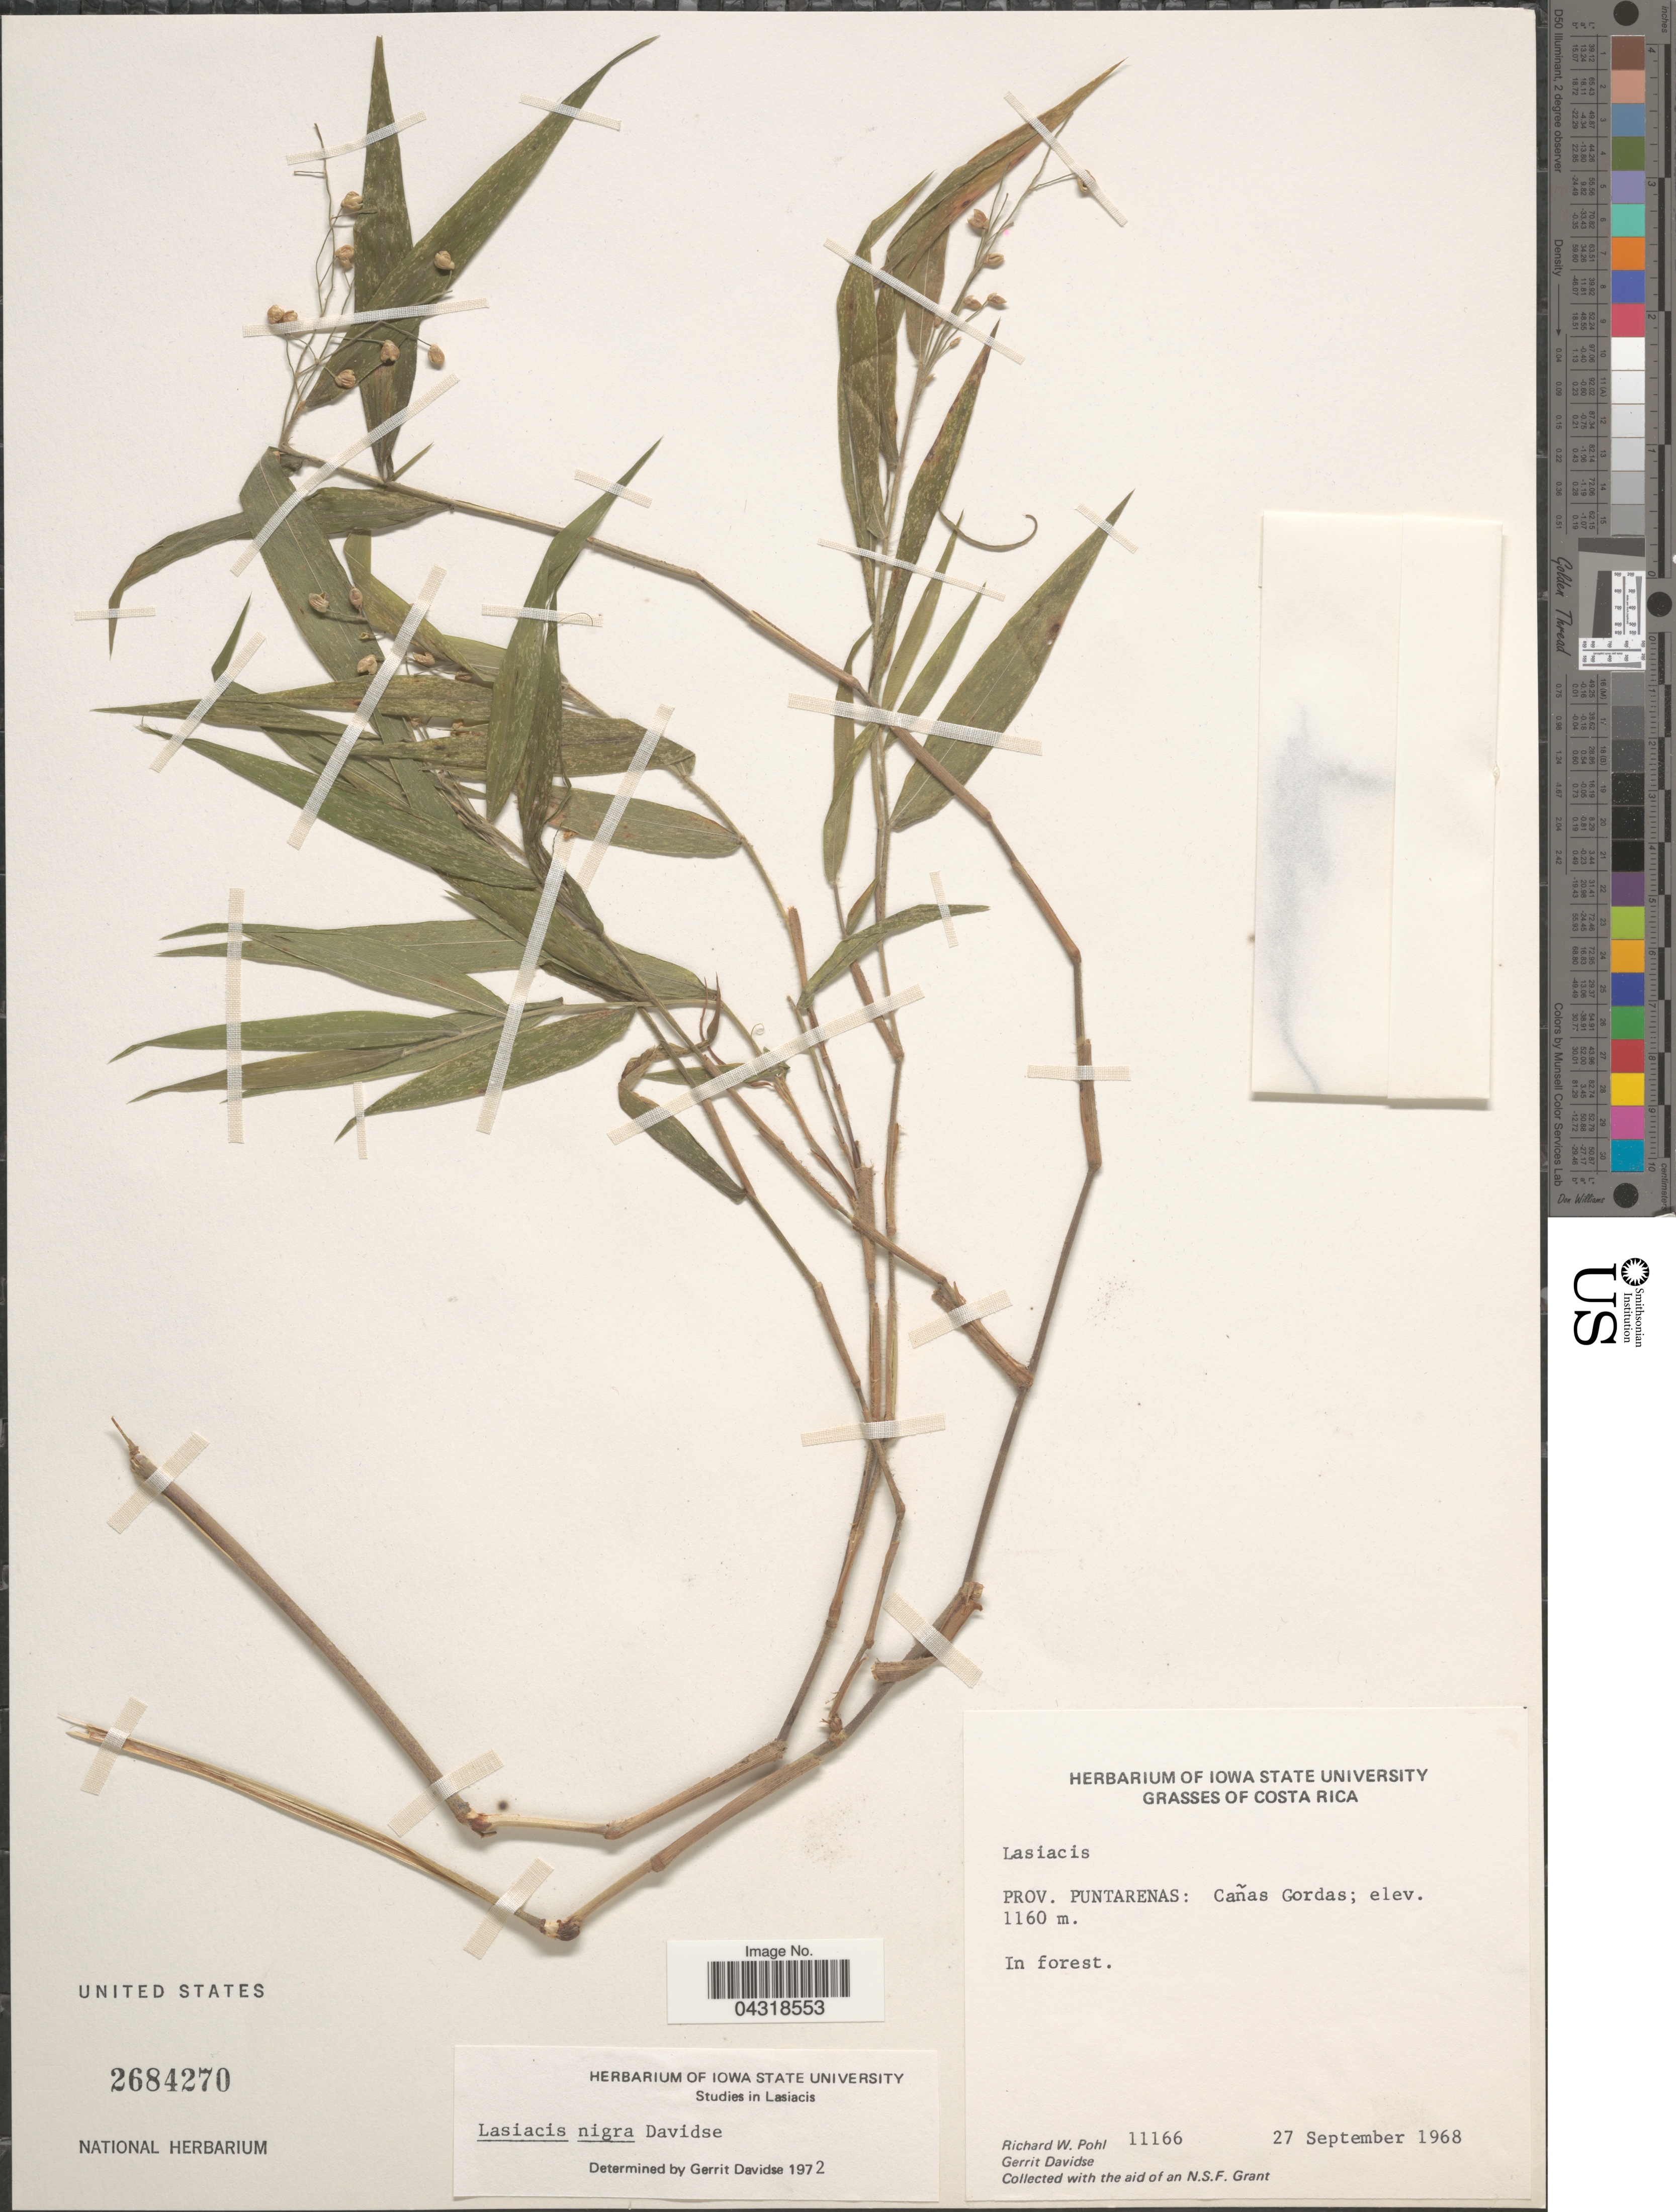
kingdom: Plantae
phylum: Tracheophyta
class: Liliopsida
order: Poales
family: Poaceae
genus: Lasiacis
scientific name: Lasiacis nigra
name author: Davidse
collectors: R. W. Pohl & G. Davidse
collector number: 11166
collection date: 1968-09-27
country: Costa Rica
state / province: Puntarenas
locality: Cañas Gordas.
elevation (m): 1160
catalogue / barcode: US 2684270